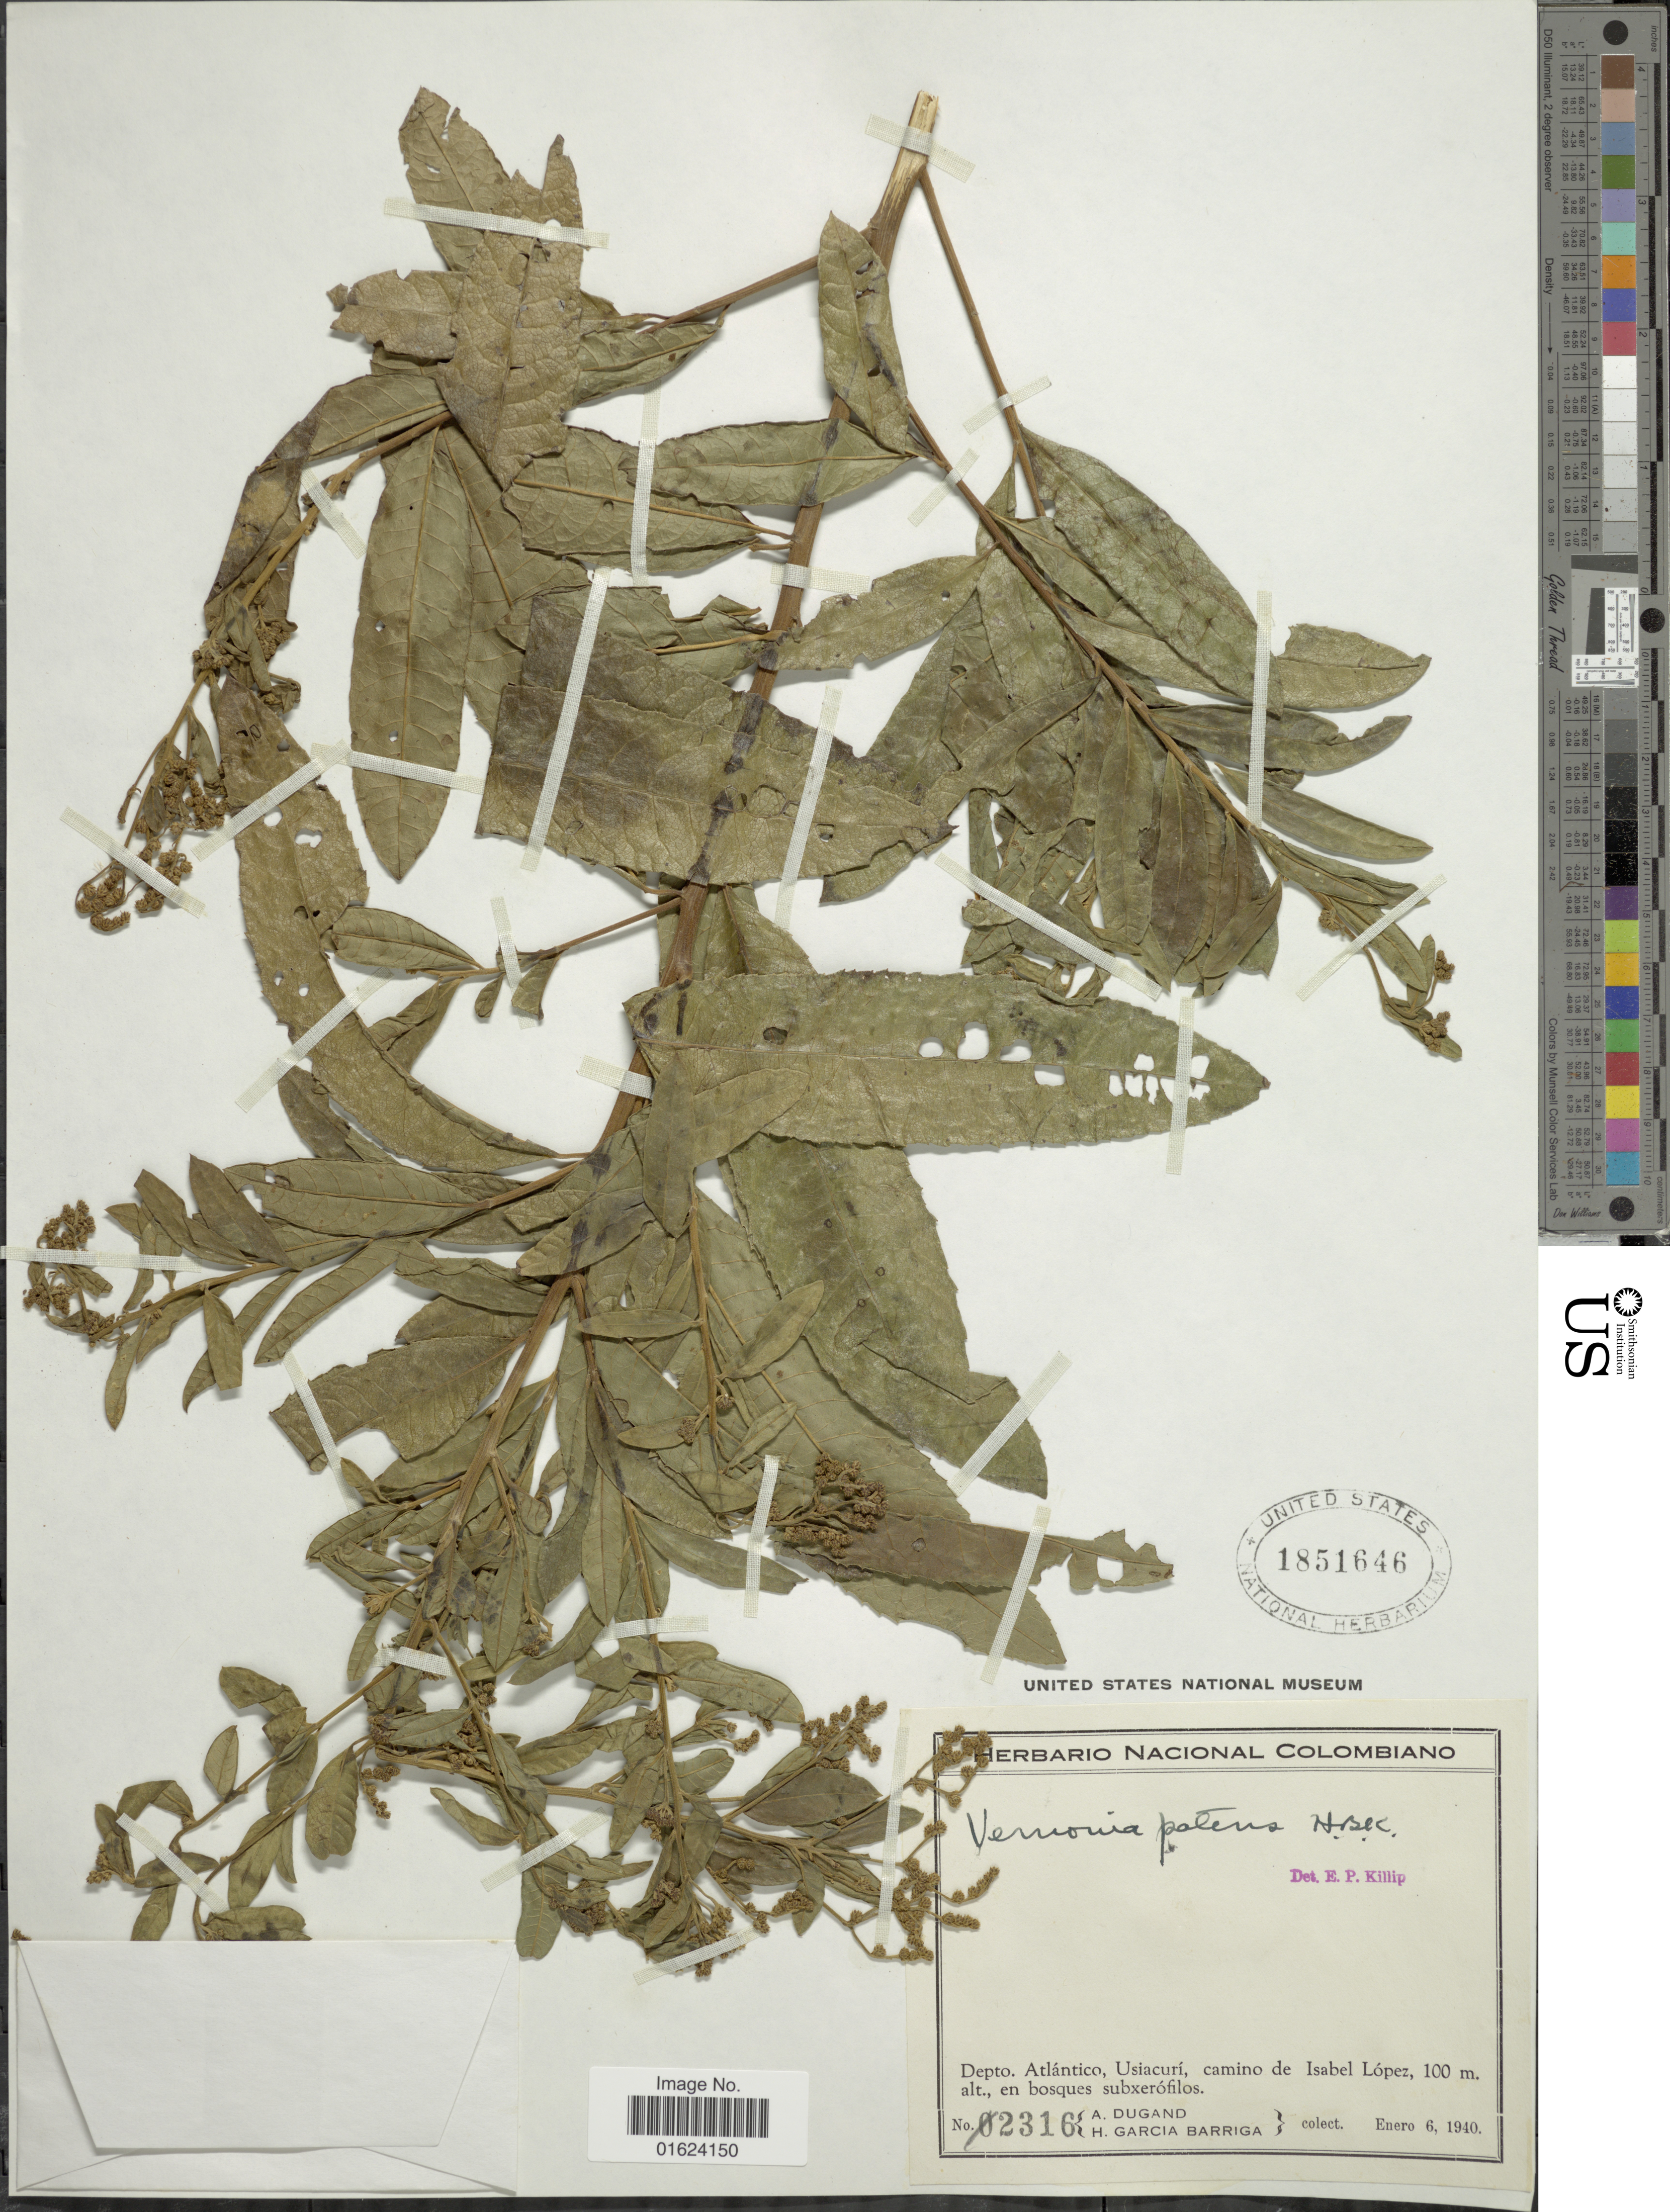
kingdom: Plantae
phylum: Tracheophyta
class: Magnoliopsida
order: Asterales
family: Asteraceae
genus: Vernonanthura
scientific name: Vernonanthura patens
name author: (Kunth) H. Rob.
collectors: A. Dugand & H. García Barriga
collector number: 2316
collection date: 1940-01-06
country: Colombia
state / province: Atlántico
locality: Depto. Atlantico, Usiacuri, camino de Isabel Lopez.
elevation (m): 100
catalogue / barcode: US 1851646